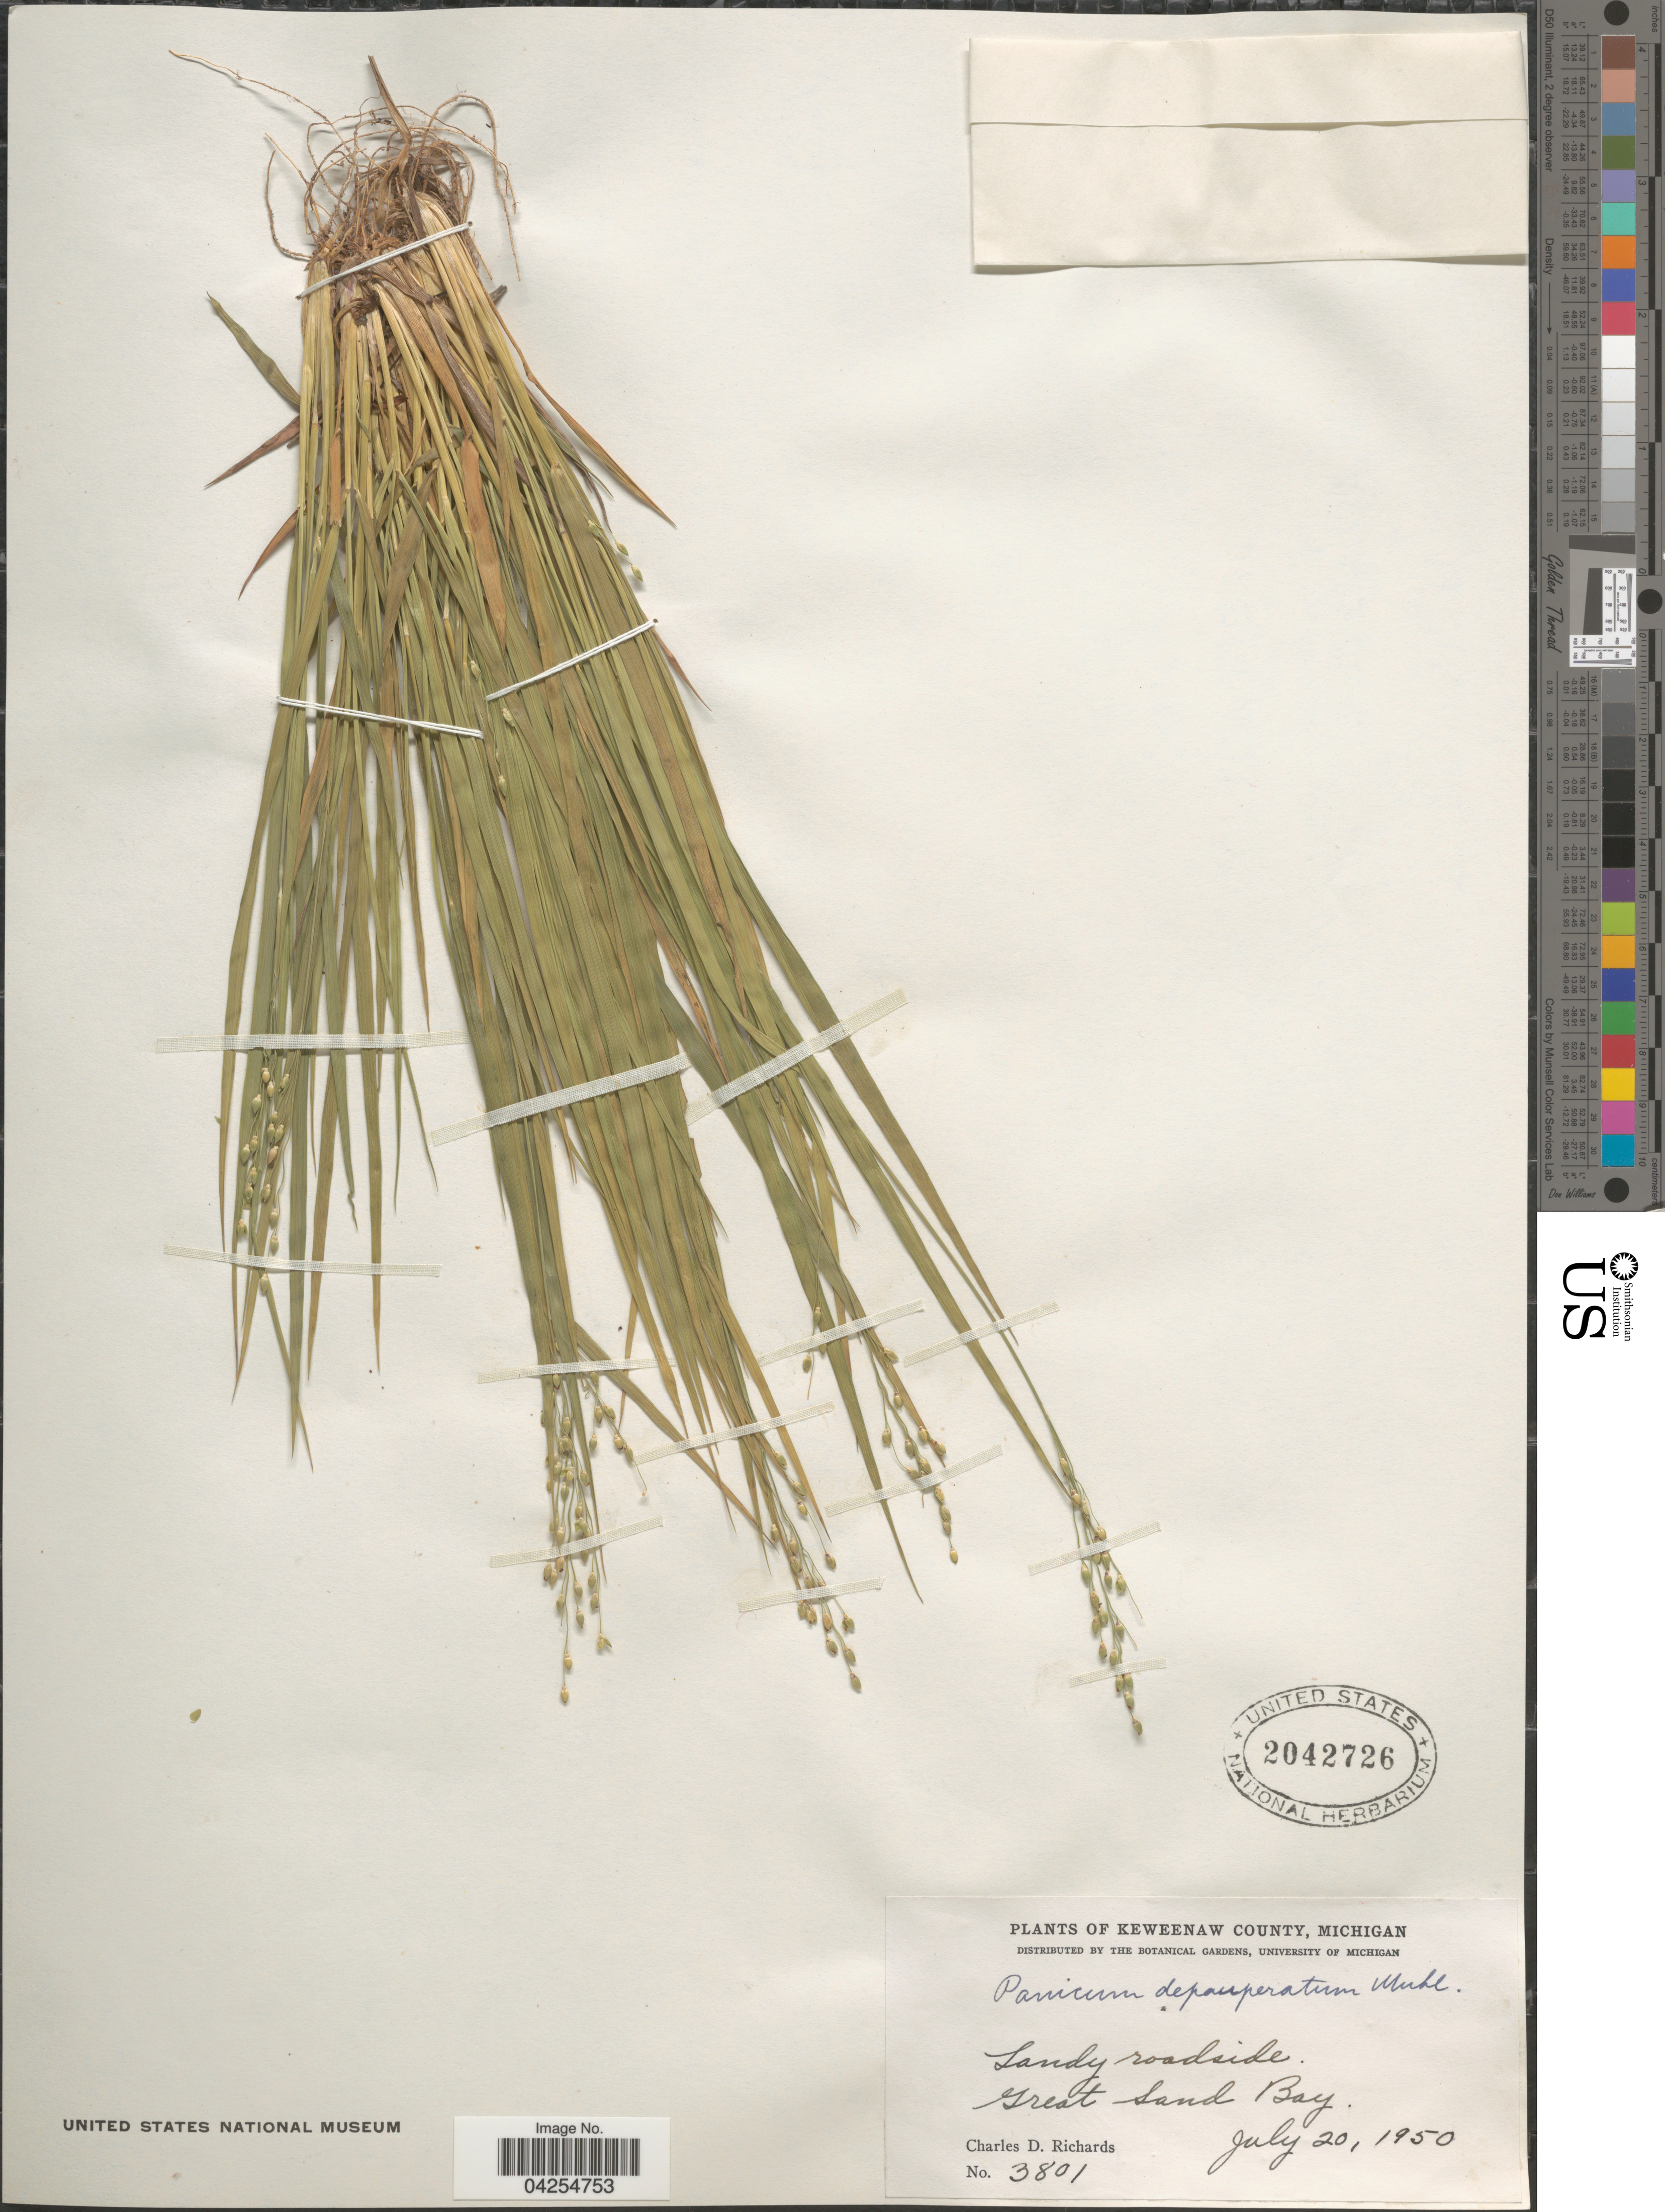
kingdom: Plantae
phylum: Tracheophyta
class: Liliopsida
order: Poales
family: Poaceae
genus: Dichanthelium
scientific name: Dichanthelium depauperatum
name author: (Muhl.) Gould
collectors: C. Richards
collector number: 3801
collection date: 1950-07-20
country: United States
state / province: Michigan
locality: Keweenaw County. Sandy roadside. Great Sand Bay.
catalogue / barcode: US 2042726